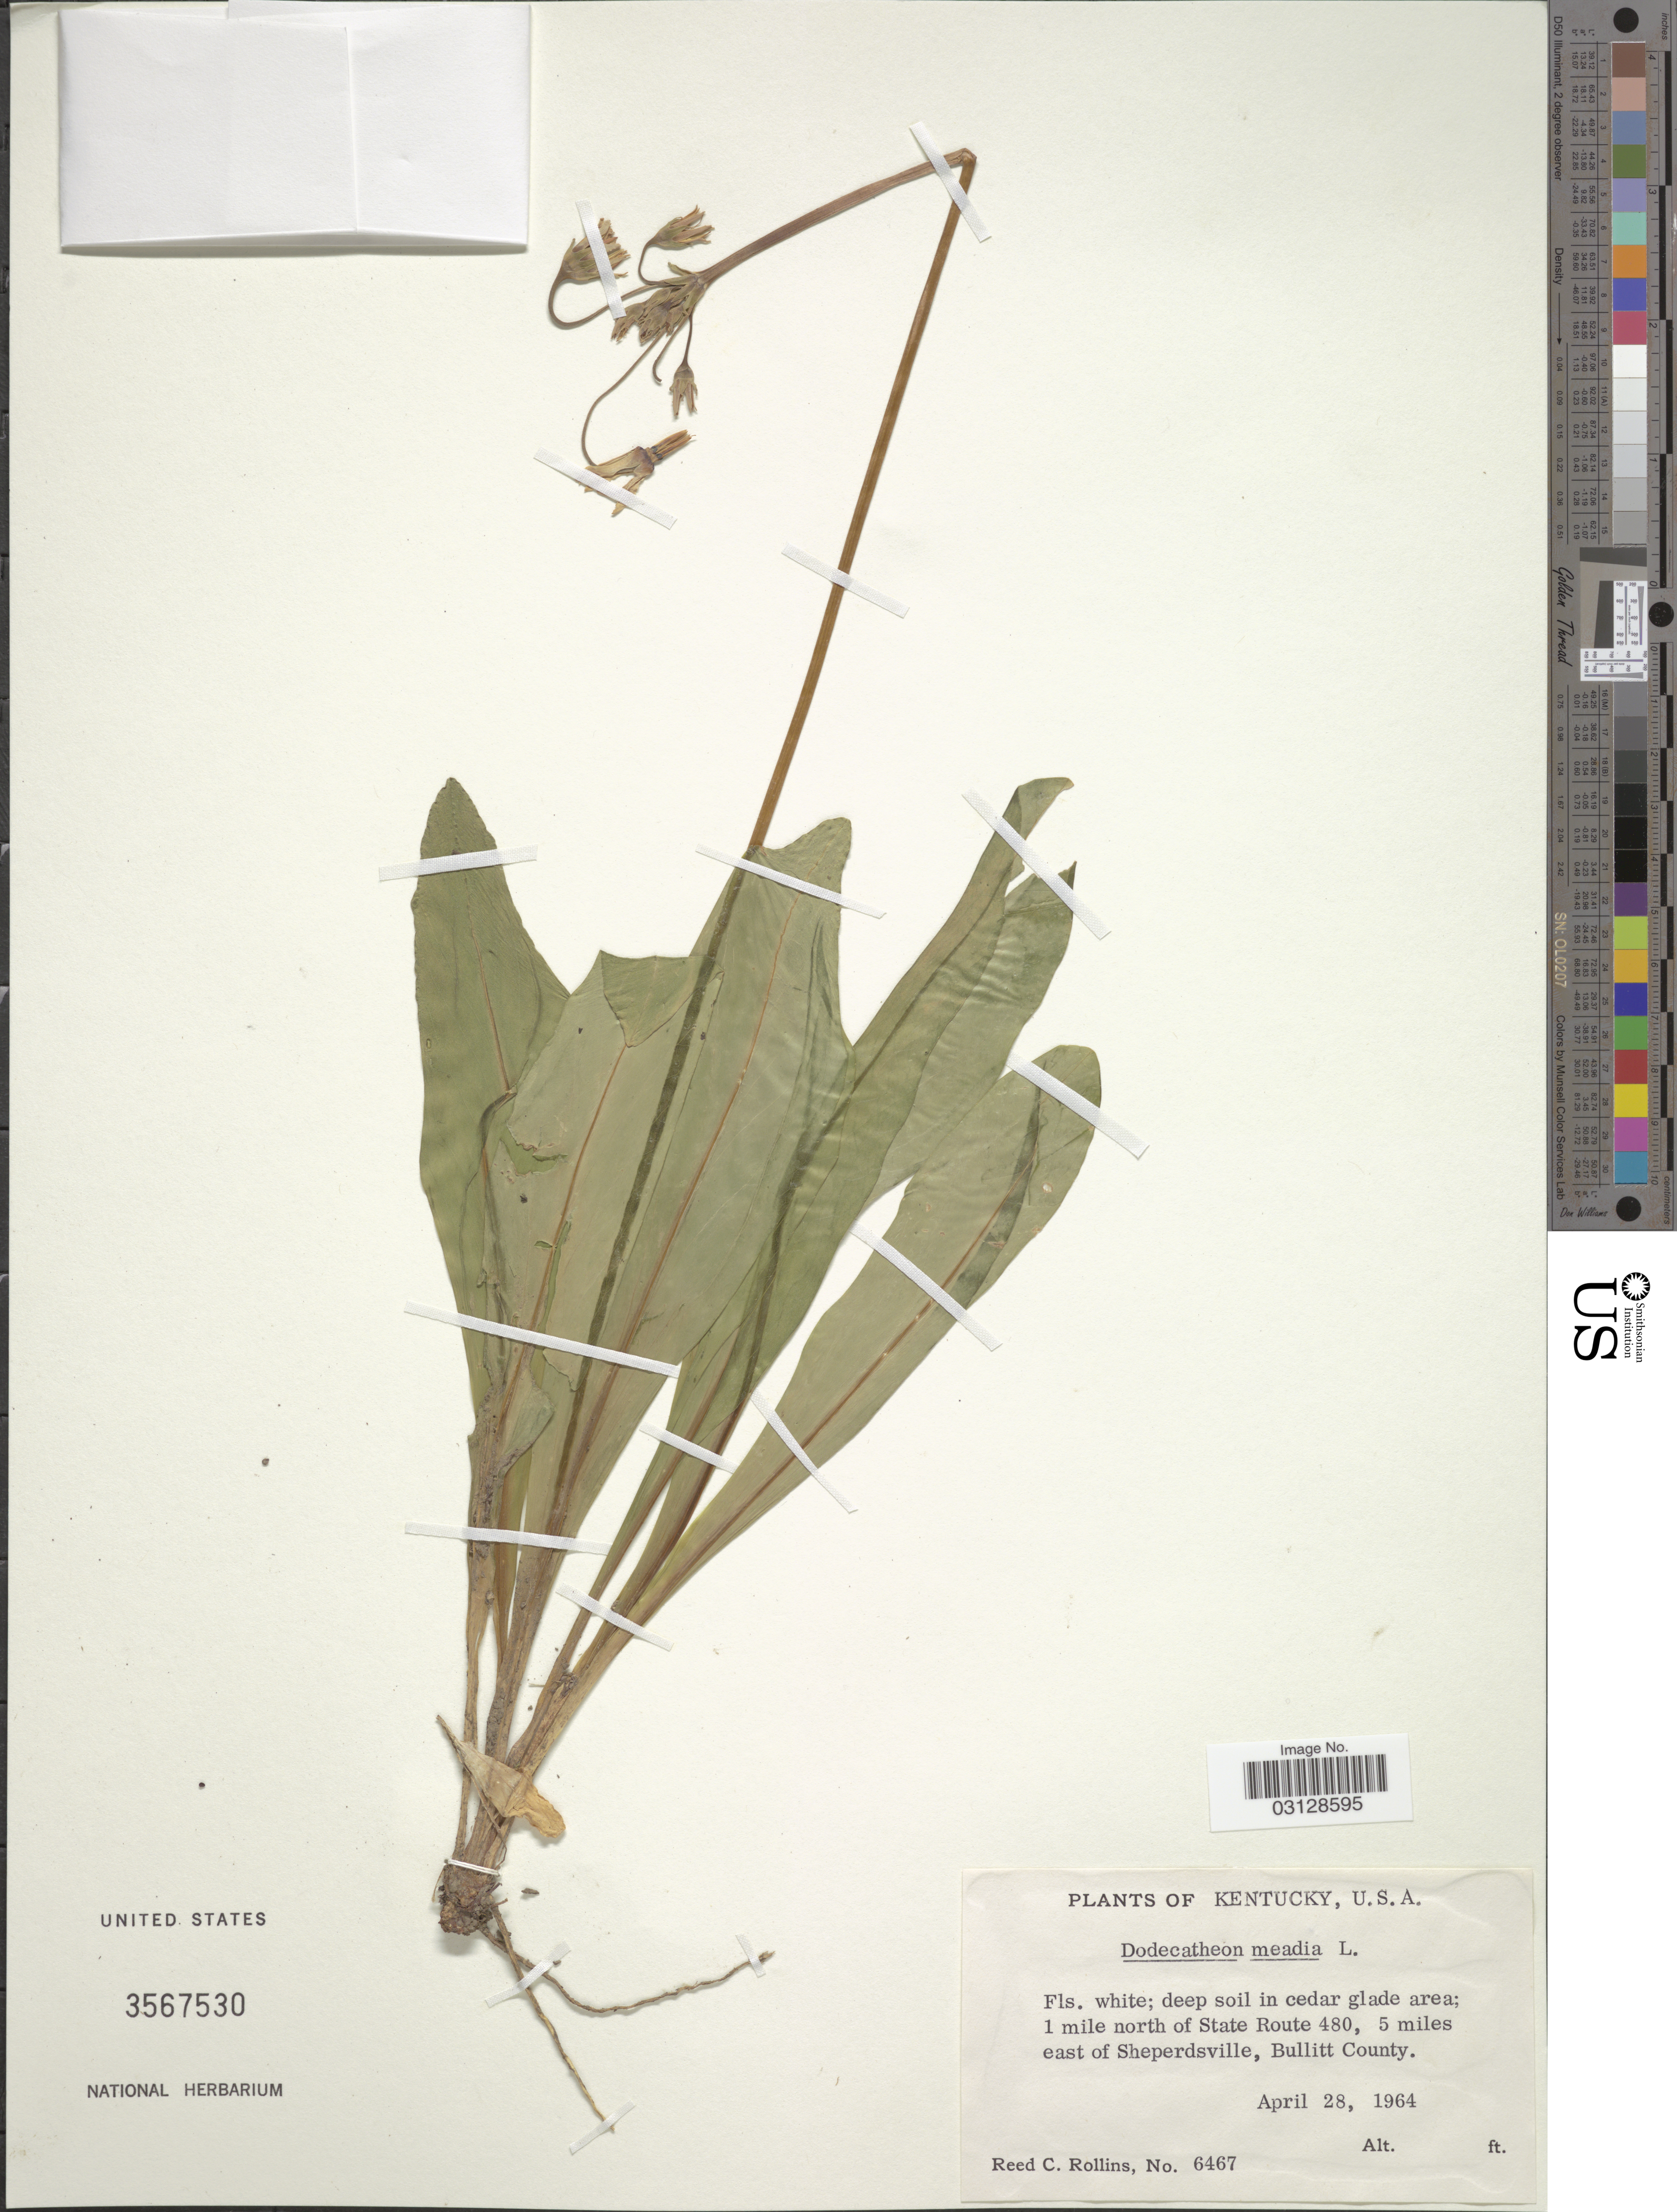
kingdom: Plantae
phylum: Tracheophyta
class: Magnoliopsida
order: Ericales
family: Primulaceae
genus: Dodecatheon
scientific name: Dodecatheon meadia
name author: L.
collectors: R. C. Rollins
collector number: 6467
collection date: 1964-04-28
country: United States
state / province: Kentucky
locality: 1 mile north of State Route 480, 5 miles east of Sheperdsville, Bullitt County.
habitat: deep soil in cedar glade area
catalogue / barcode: US 3567530